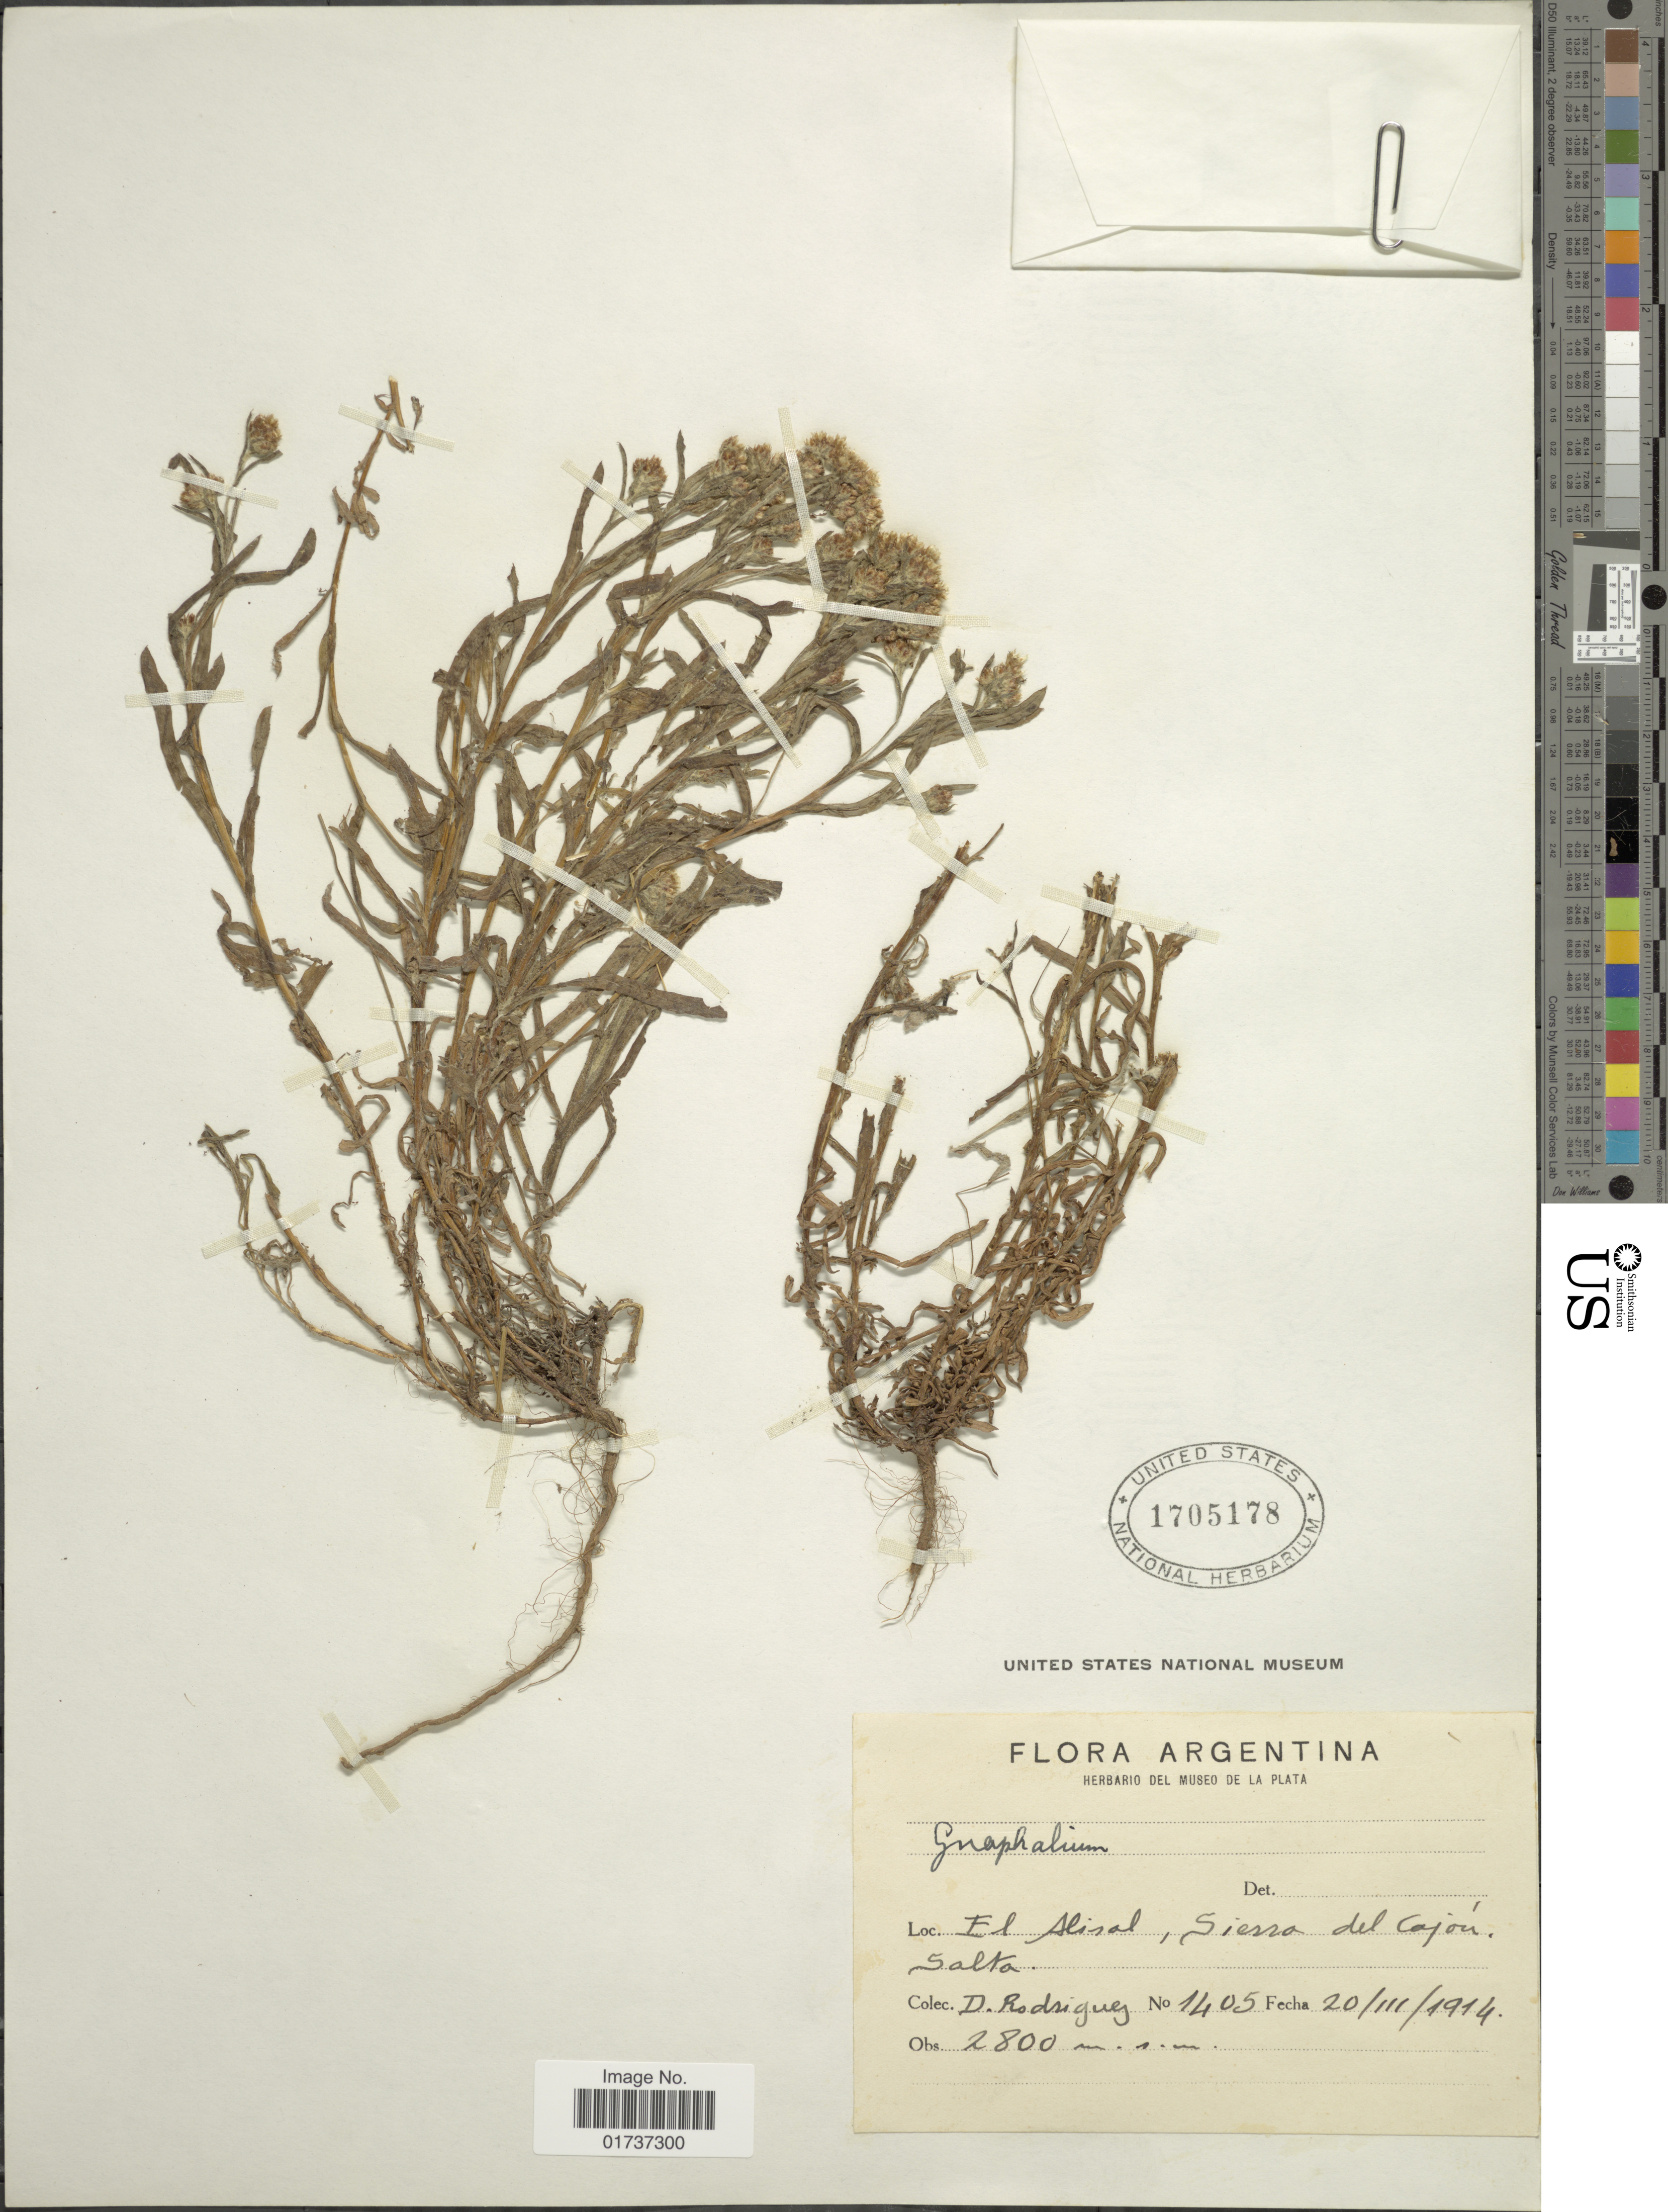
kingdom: Plantae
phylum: Tracheophyta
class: Magnoliopsida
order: Asterales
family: Asteraceae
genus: Gnaphalium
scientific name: Gnaphalium sp.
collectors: D. Rodriguez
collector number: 1405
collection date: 1914-03-20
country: Argentina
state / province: Salta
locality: El Alisal, Sierra del Cajón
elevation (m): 2800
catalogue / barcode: US 1705178